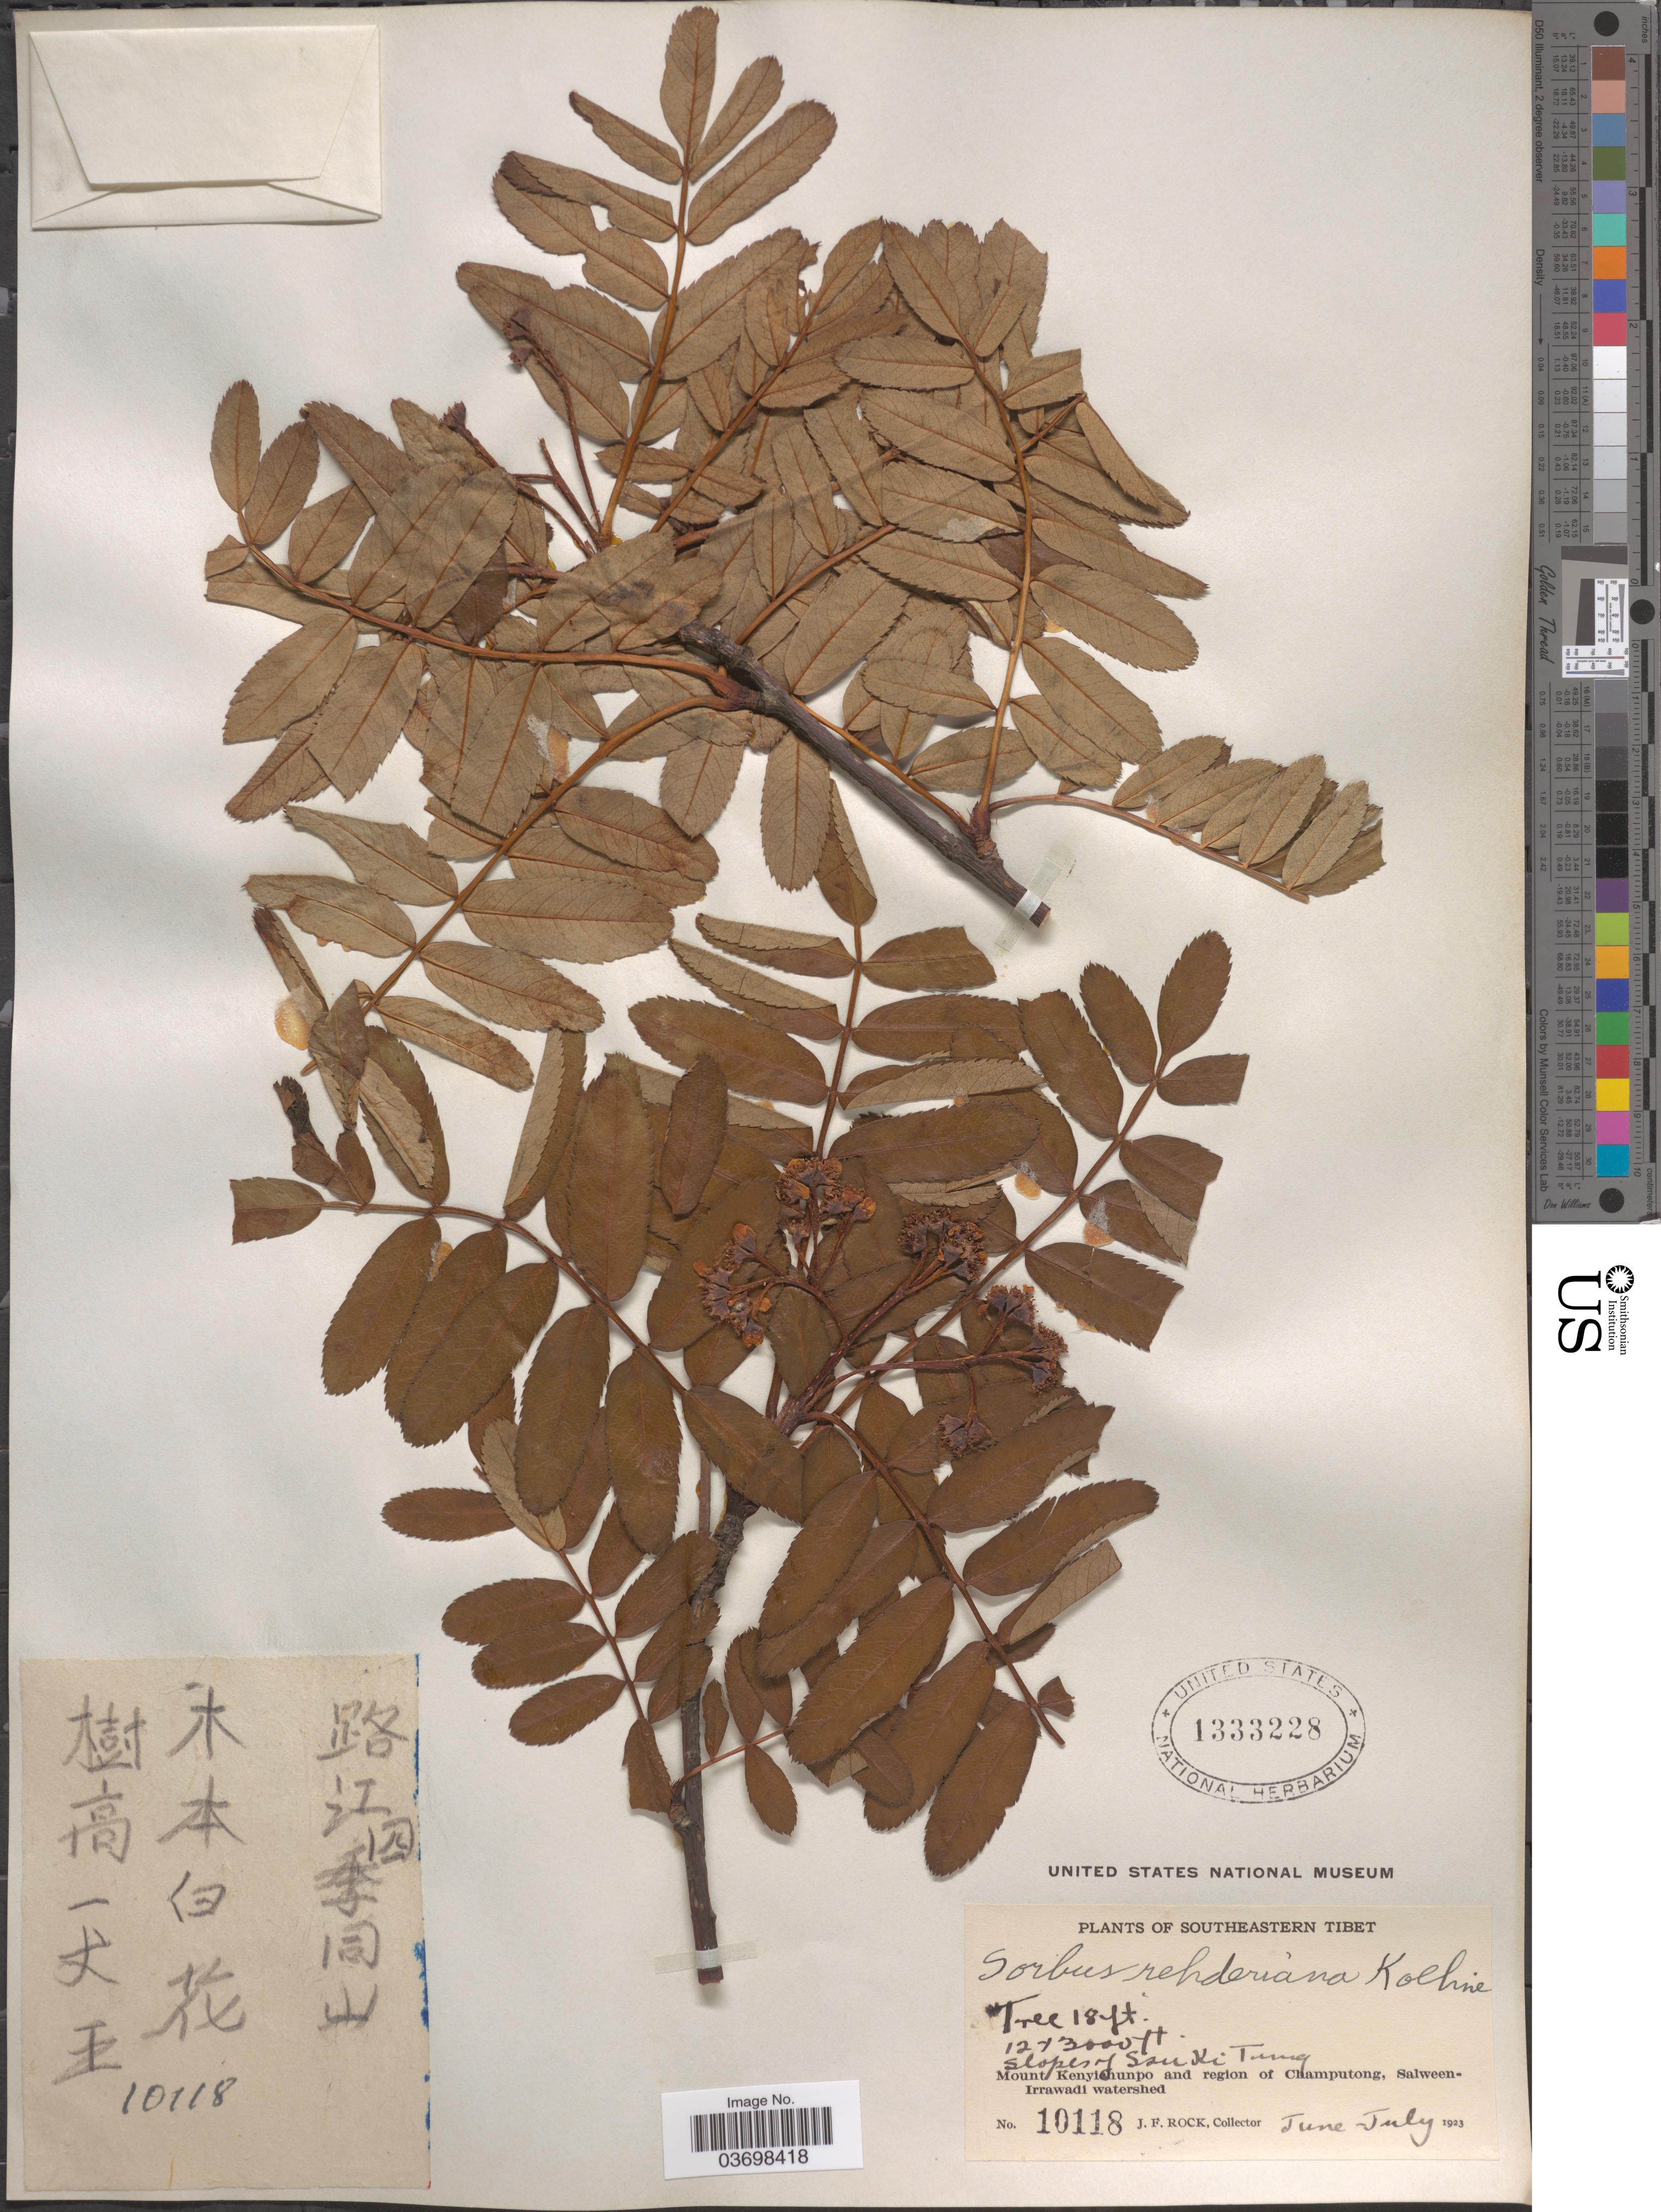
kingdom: Plantae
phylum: Tracheophyta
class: Magnoliopsida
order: Rosales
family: Rosaceae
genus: Sorbus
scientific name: Sorbus rehderiana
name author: Koehne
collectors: J. Rock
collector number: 10118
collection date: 1923-06/1923-07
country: China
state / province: Xizang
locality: Southeastern Tibet. Slopes of Szu Ki Tung. [interpreted] Mount Kenyichunpo and region of Champutong, Salween-Irrawadi watershed.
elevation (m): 3658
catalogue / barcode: US 1333228